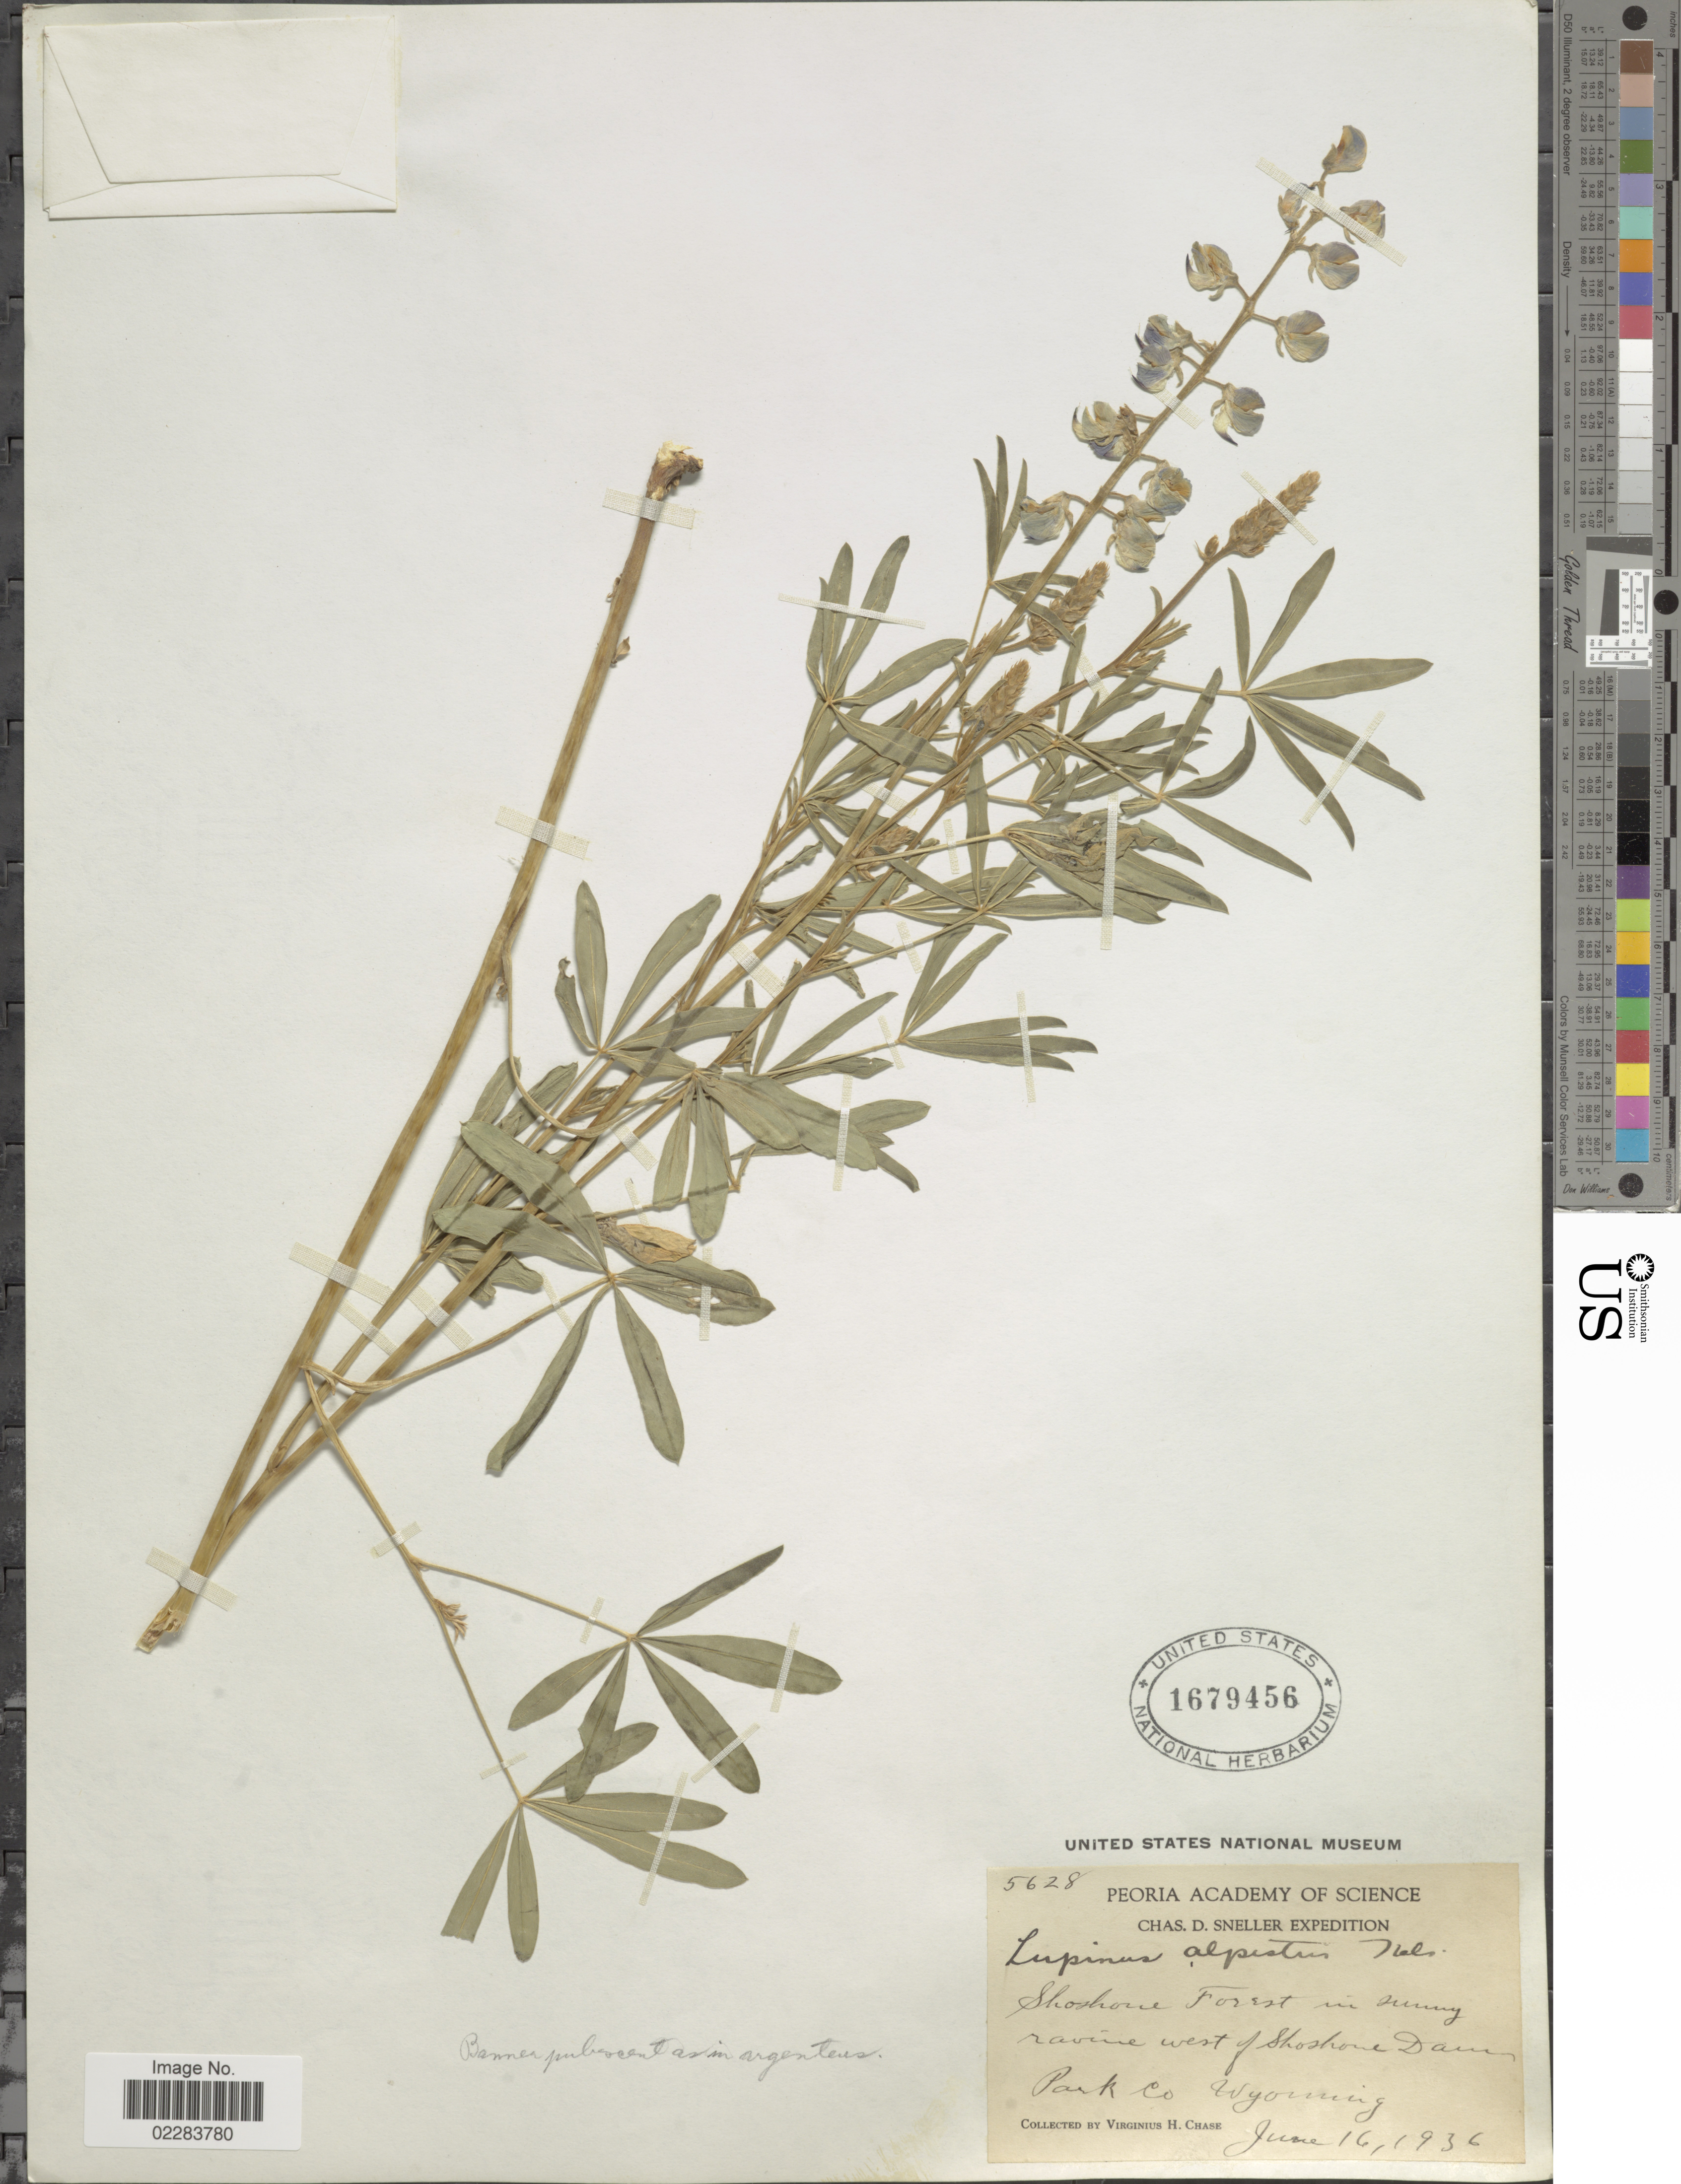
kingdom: Plantae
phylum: Tracheophyta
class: Magnoliopsida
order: Fabales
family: Fabaceae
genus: Lupinus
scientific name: Lupinus alpestris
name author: A. Nelson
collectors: V. H. Chase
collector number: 5628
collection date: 1936-06-16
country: United States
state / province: Wyoming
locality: Shoshone Forest in sunny ravine west of Shoshone Dawn Park Co.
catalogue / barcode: US 1679456